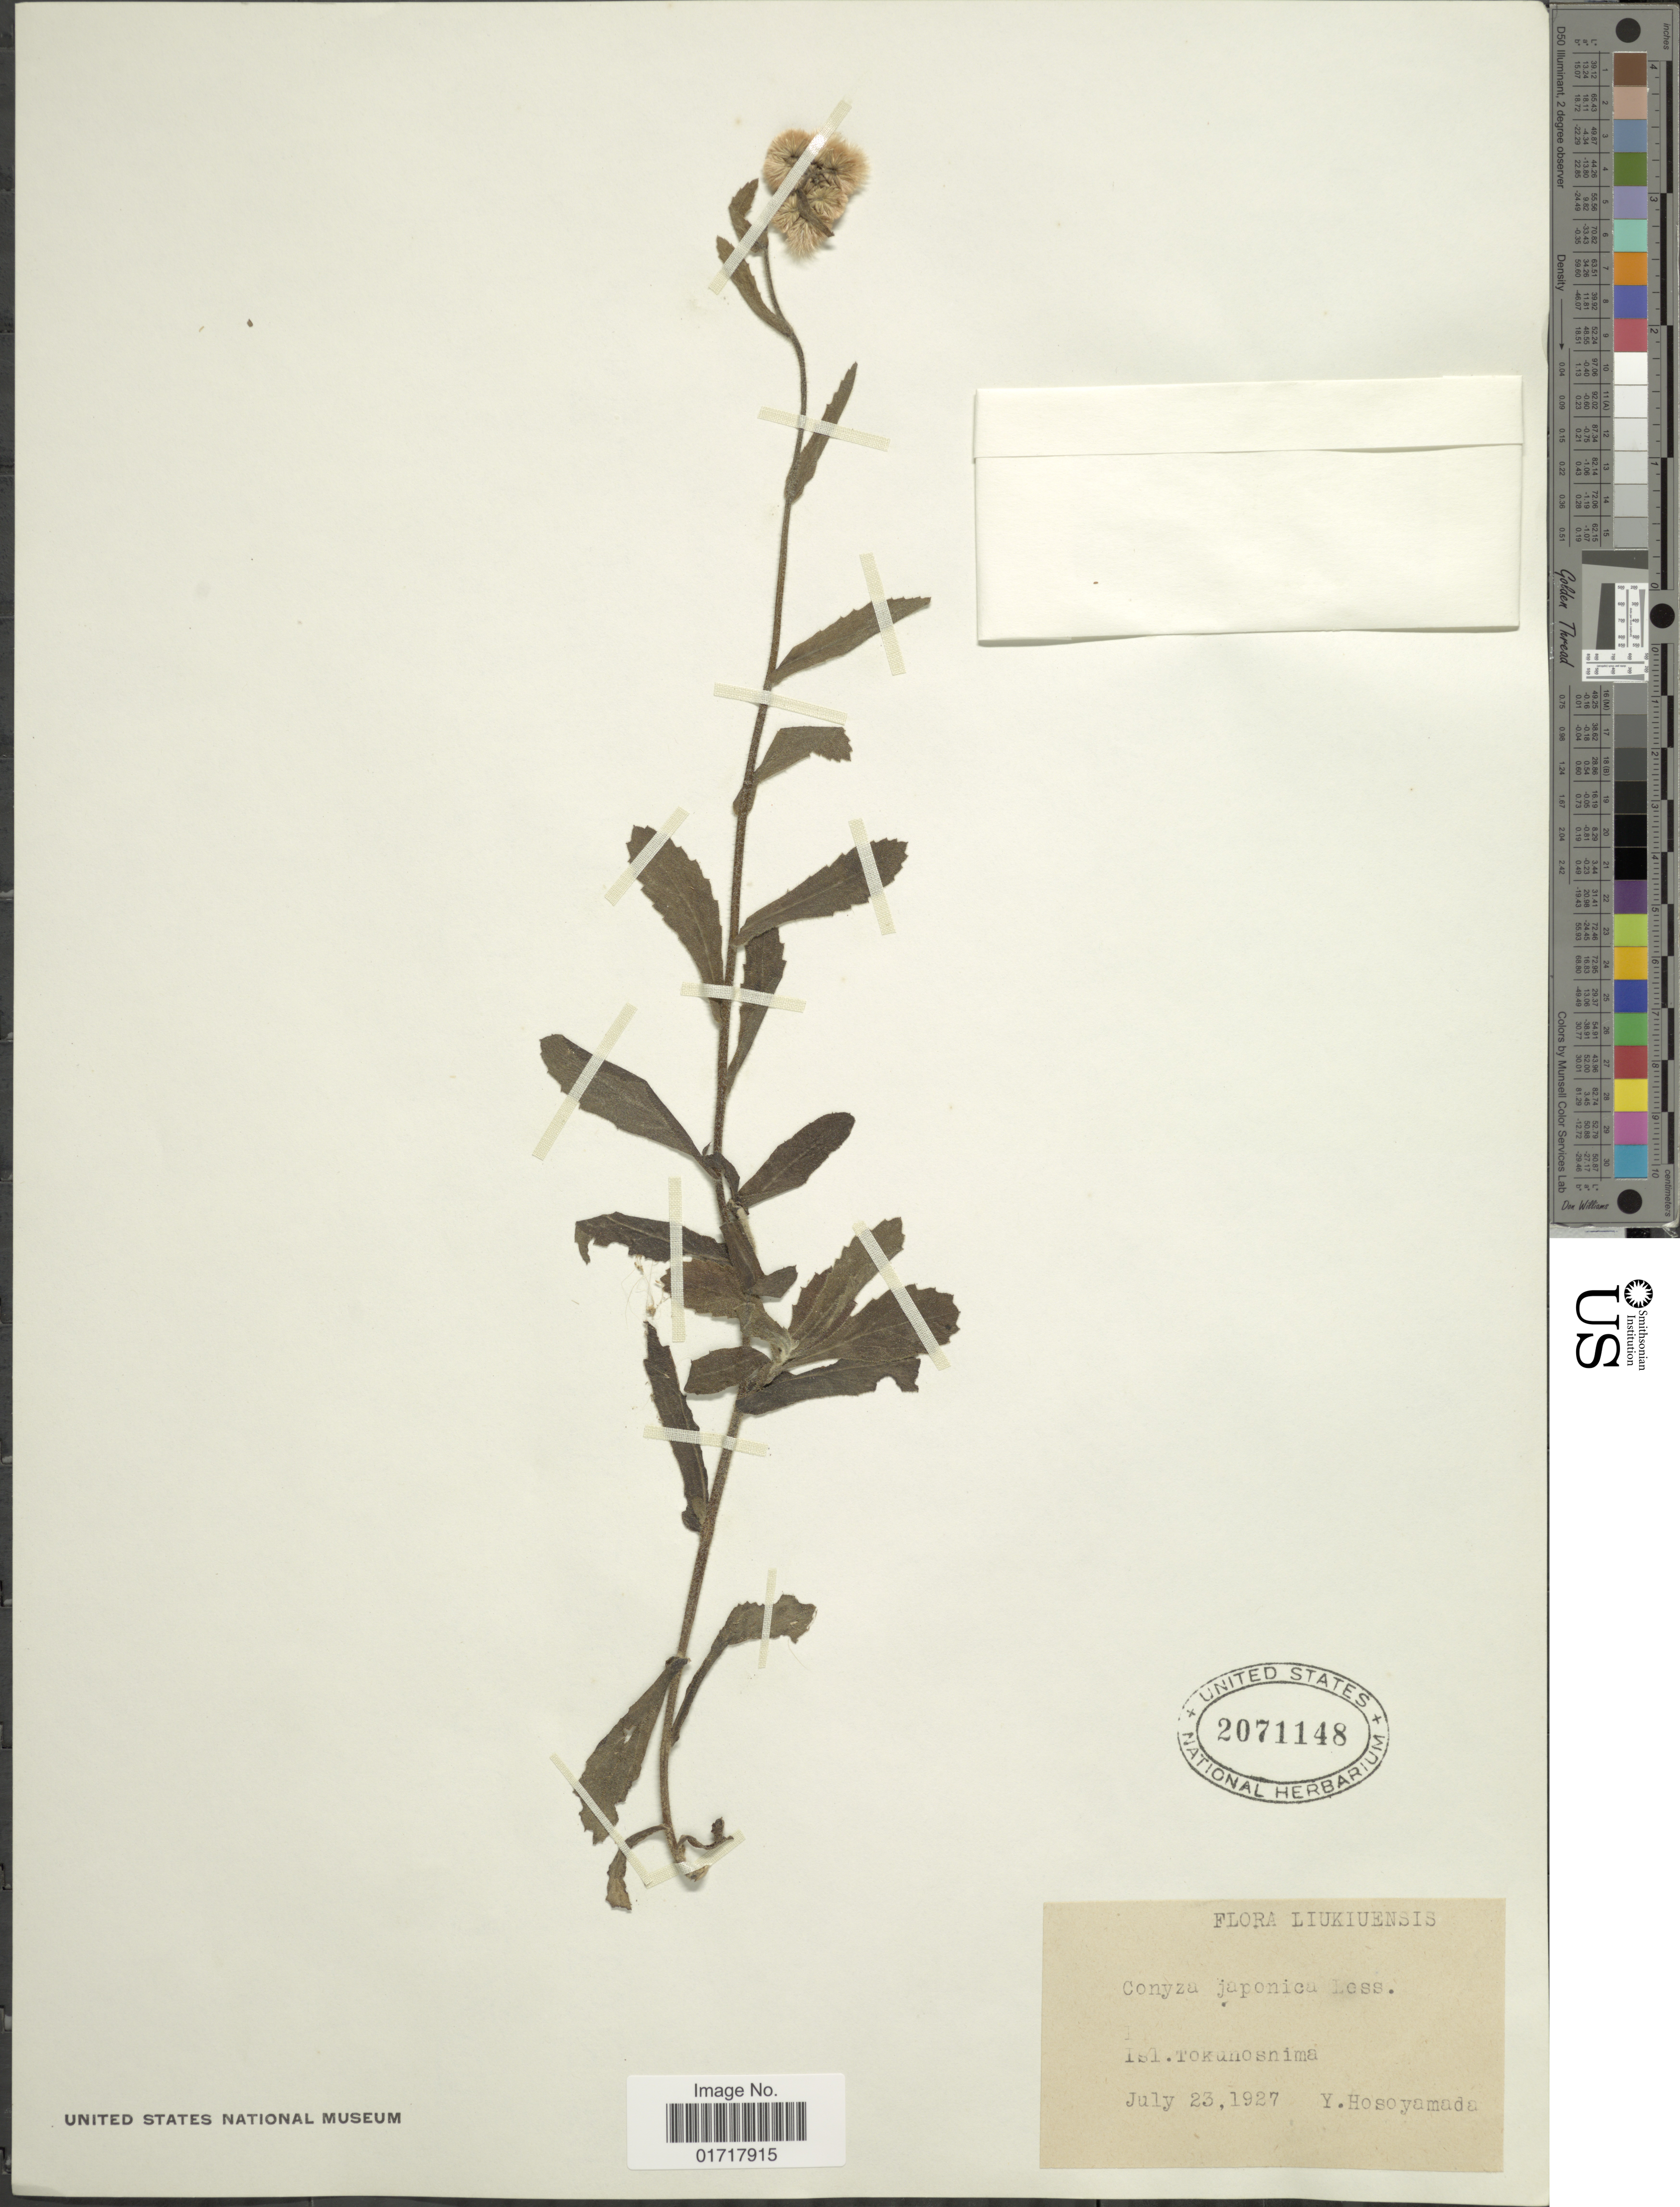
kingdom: Plantae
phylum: Tracheophyta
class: Magnoliopsida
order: Asterales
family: Asteraceae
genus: Conyza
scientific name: Conyza japonica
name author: (Thunb.) Less.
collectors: Y. Hosoyamada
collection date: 1927-07-23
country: Japan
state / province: Kagosima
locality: Isl. Tokunoshima, Liukiuensis.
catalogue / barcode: US 2071148